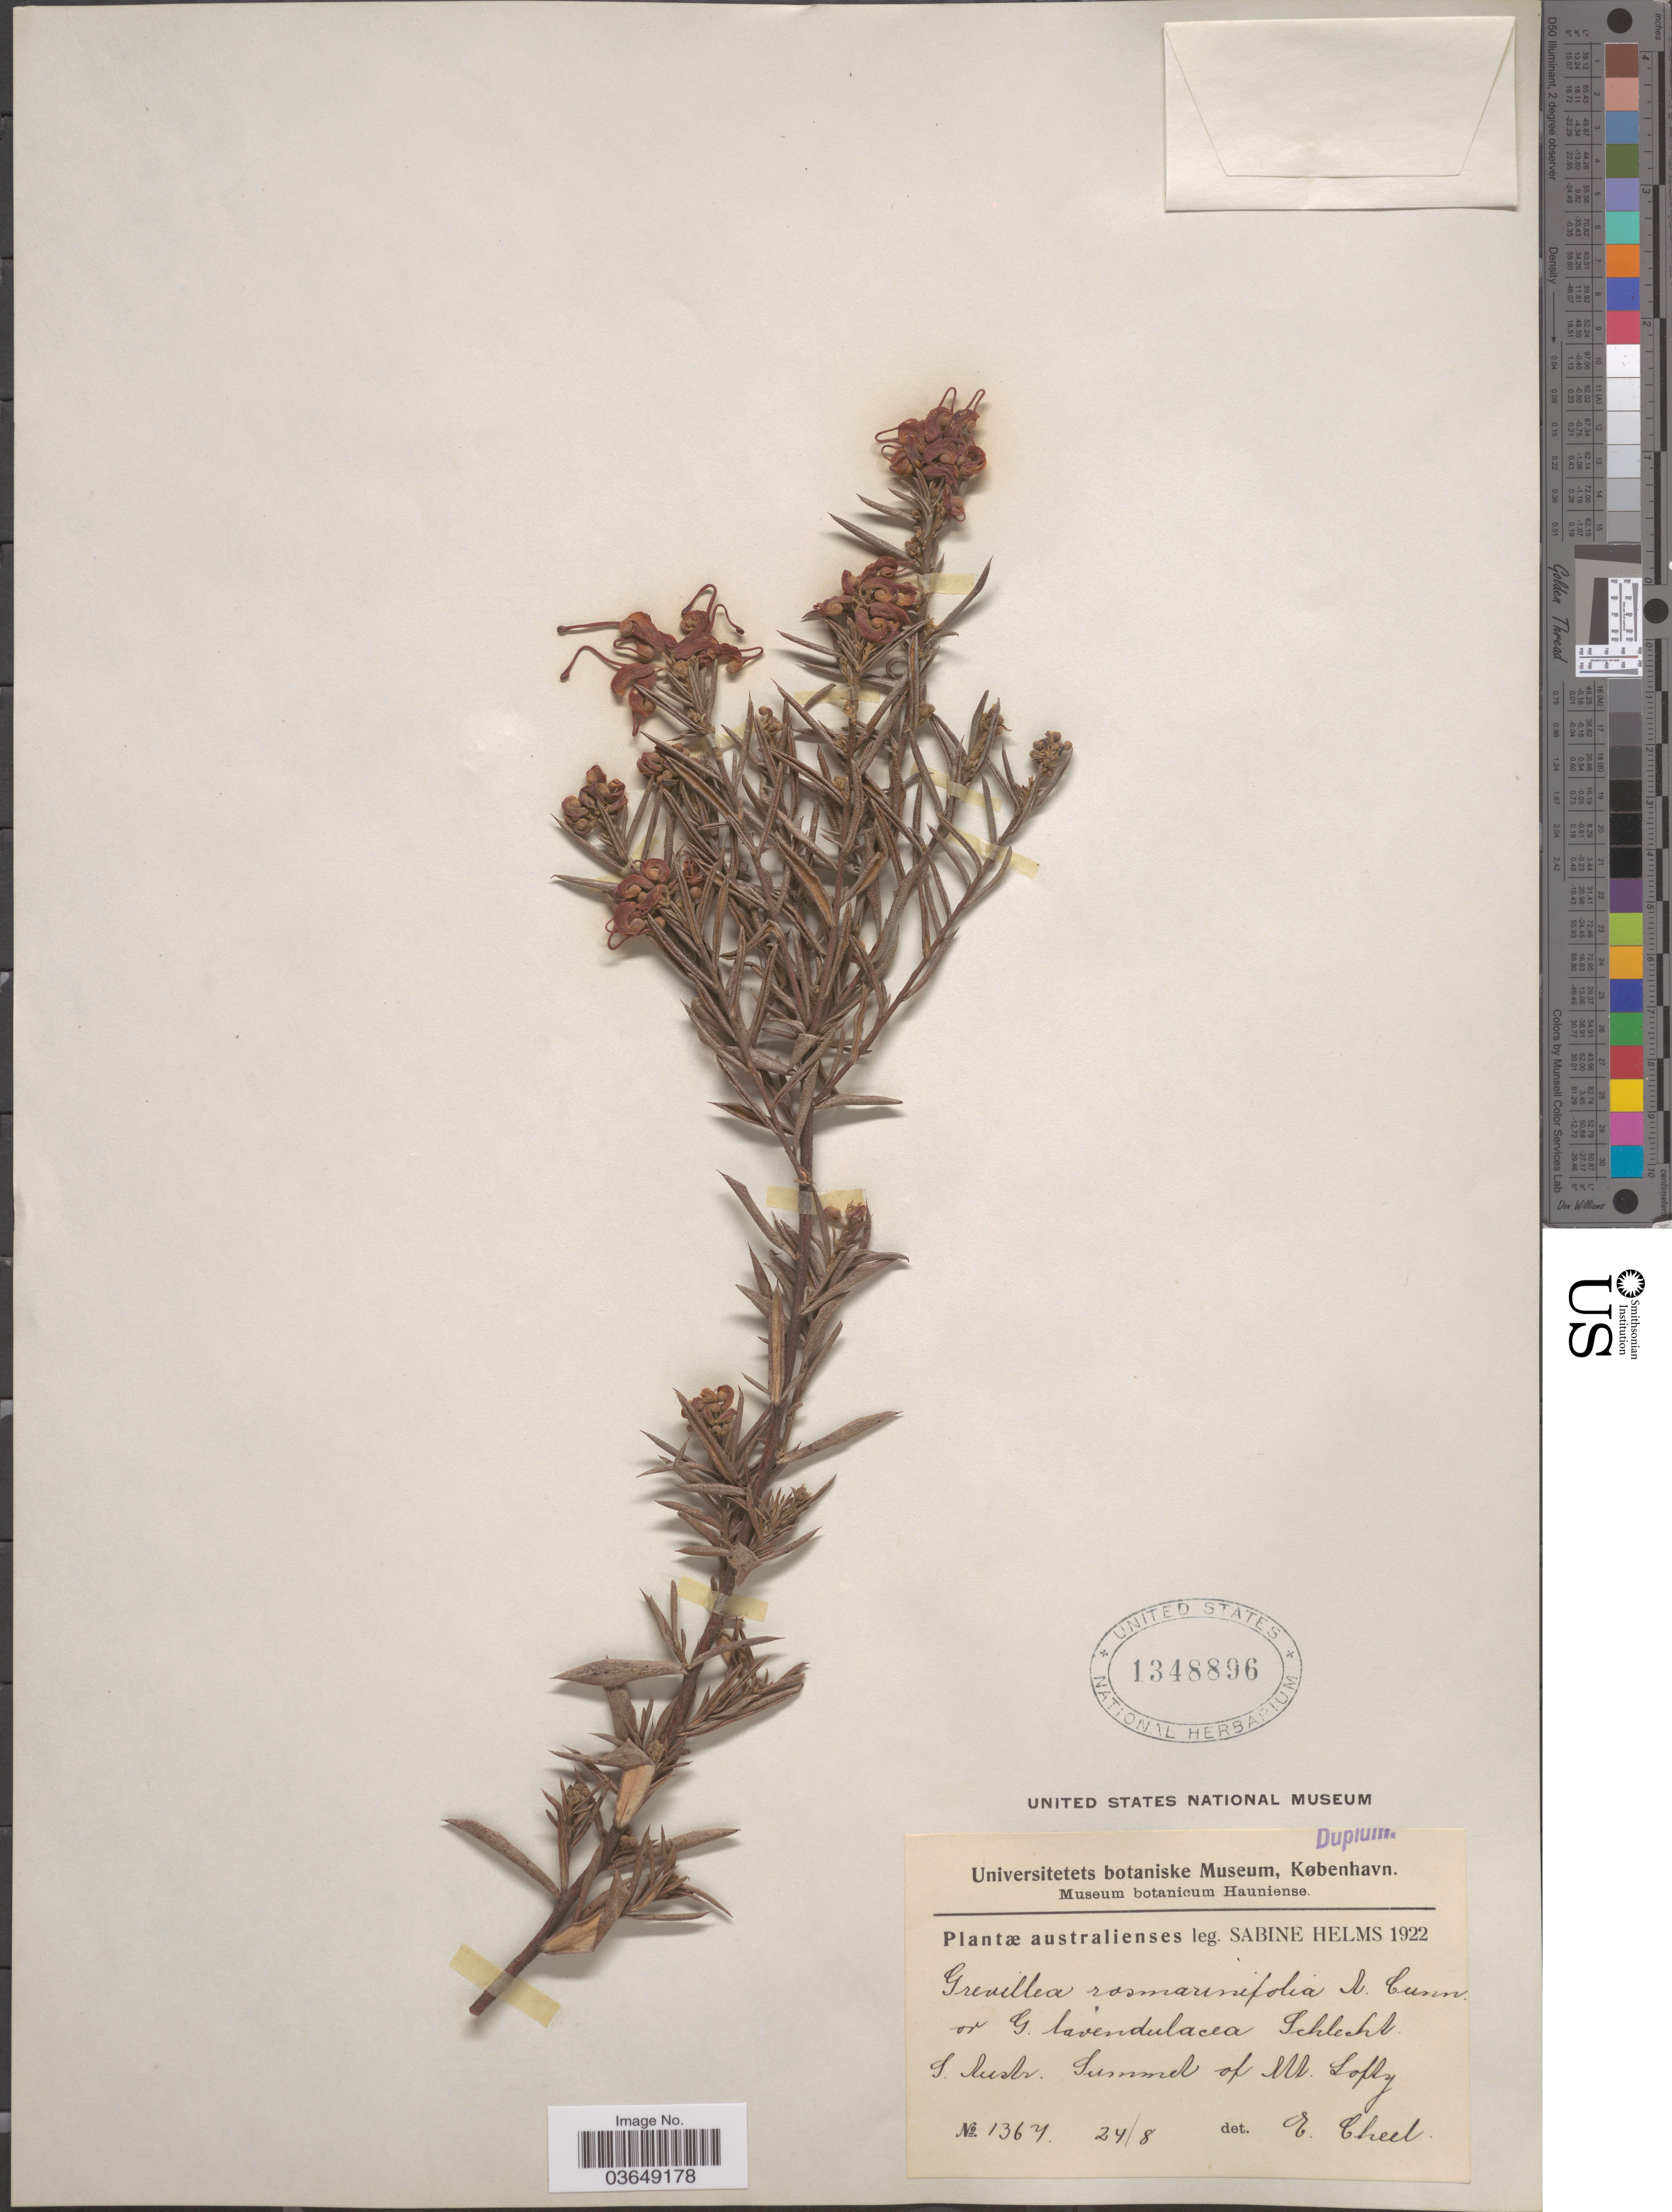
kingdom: Plantae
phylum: Tracheophyta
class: Magnoliopsida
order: Proteales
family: Proteaceae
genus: Grevillea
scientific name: Grevillea rosmarinifolia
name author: A. Cunn.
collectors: S. Helms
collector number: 1367*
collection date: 1922-08-24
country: Australia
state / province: South Australia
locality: S. Austr. Summit of Mt. Lofty.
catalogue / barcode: US 1348896